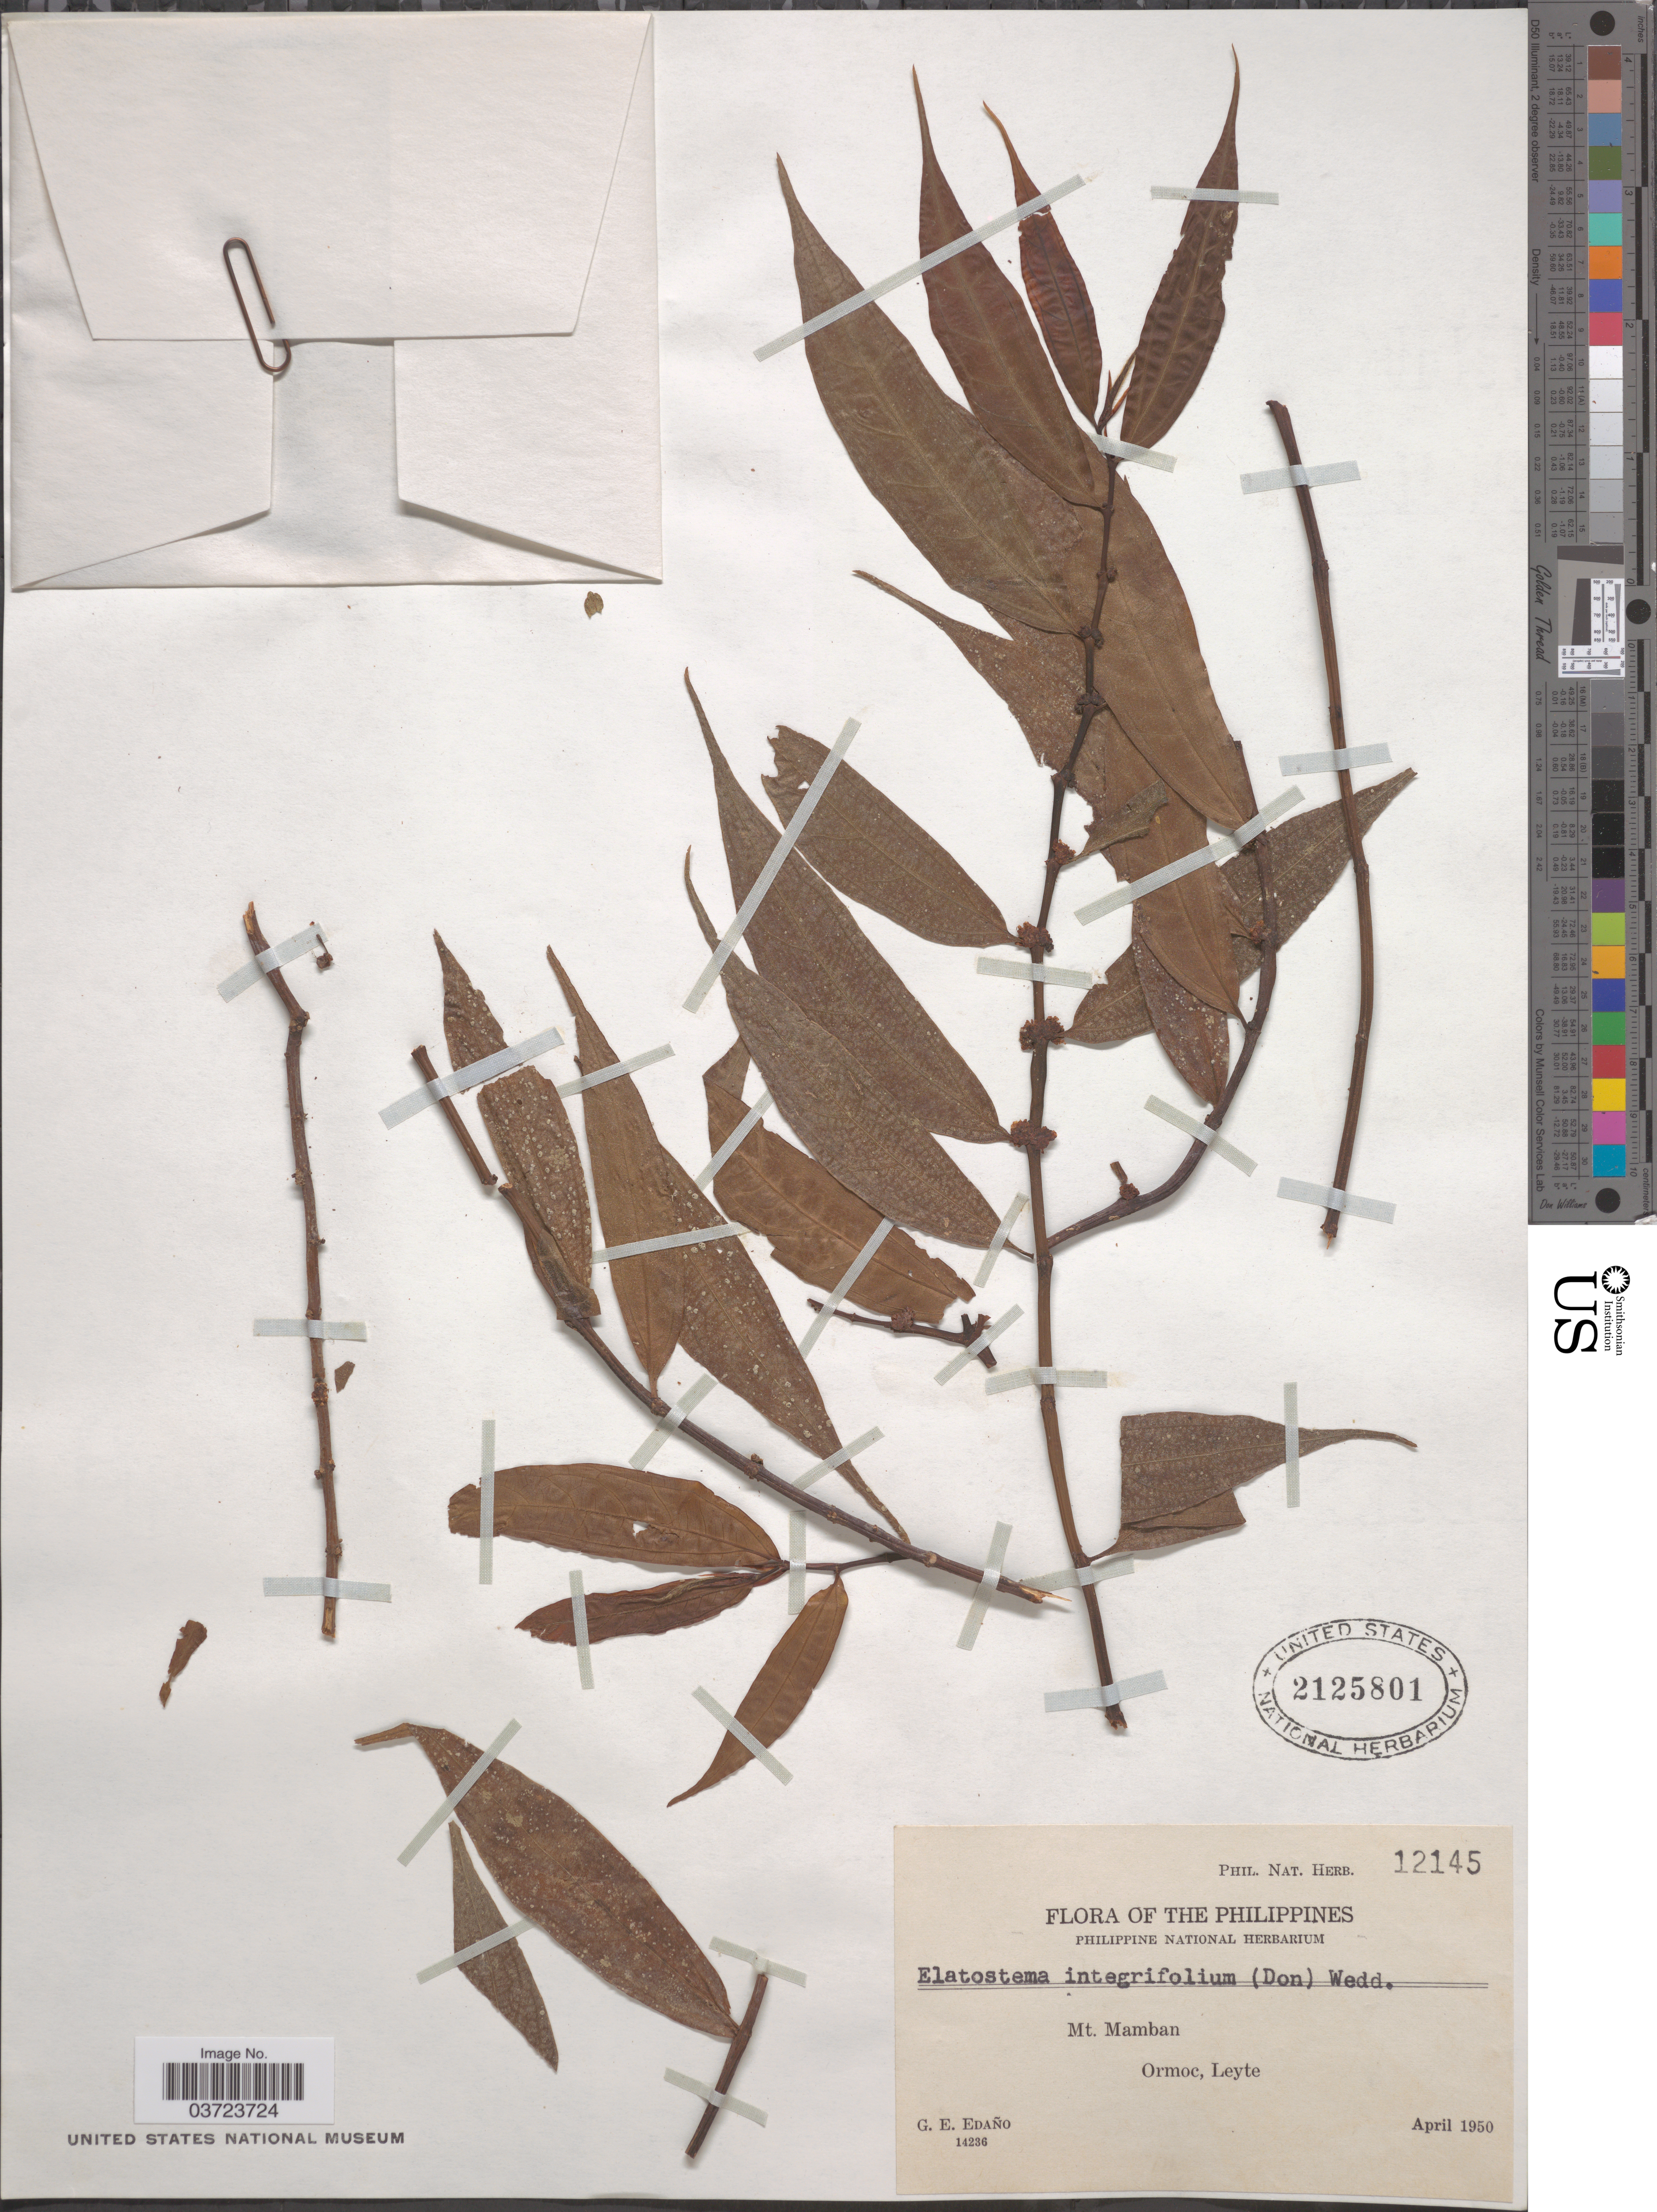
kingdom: Plantae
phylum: Tracheophyta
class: Magnoliopsida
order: Rosales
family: Urticaceae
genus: Elatostema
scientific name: Elatostema integrifolium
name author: (D. Don) Wedd.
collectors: G. E. Edaño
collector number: Phil. Nat. Herb. 12145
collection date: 1950-04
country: Philippines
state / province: Eastern Visayas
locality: Mt. Mamban, Ormoc, Leyte.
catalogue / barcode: US 2125801